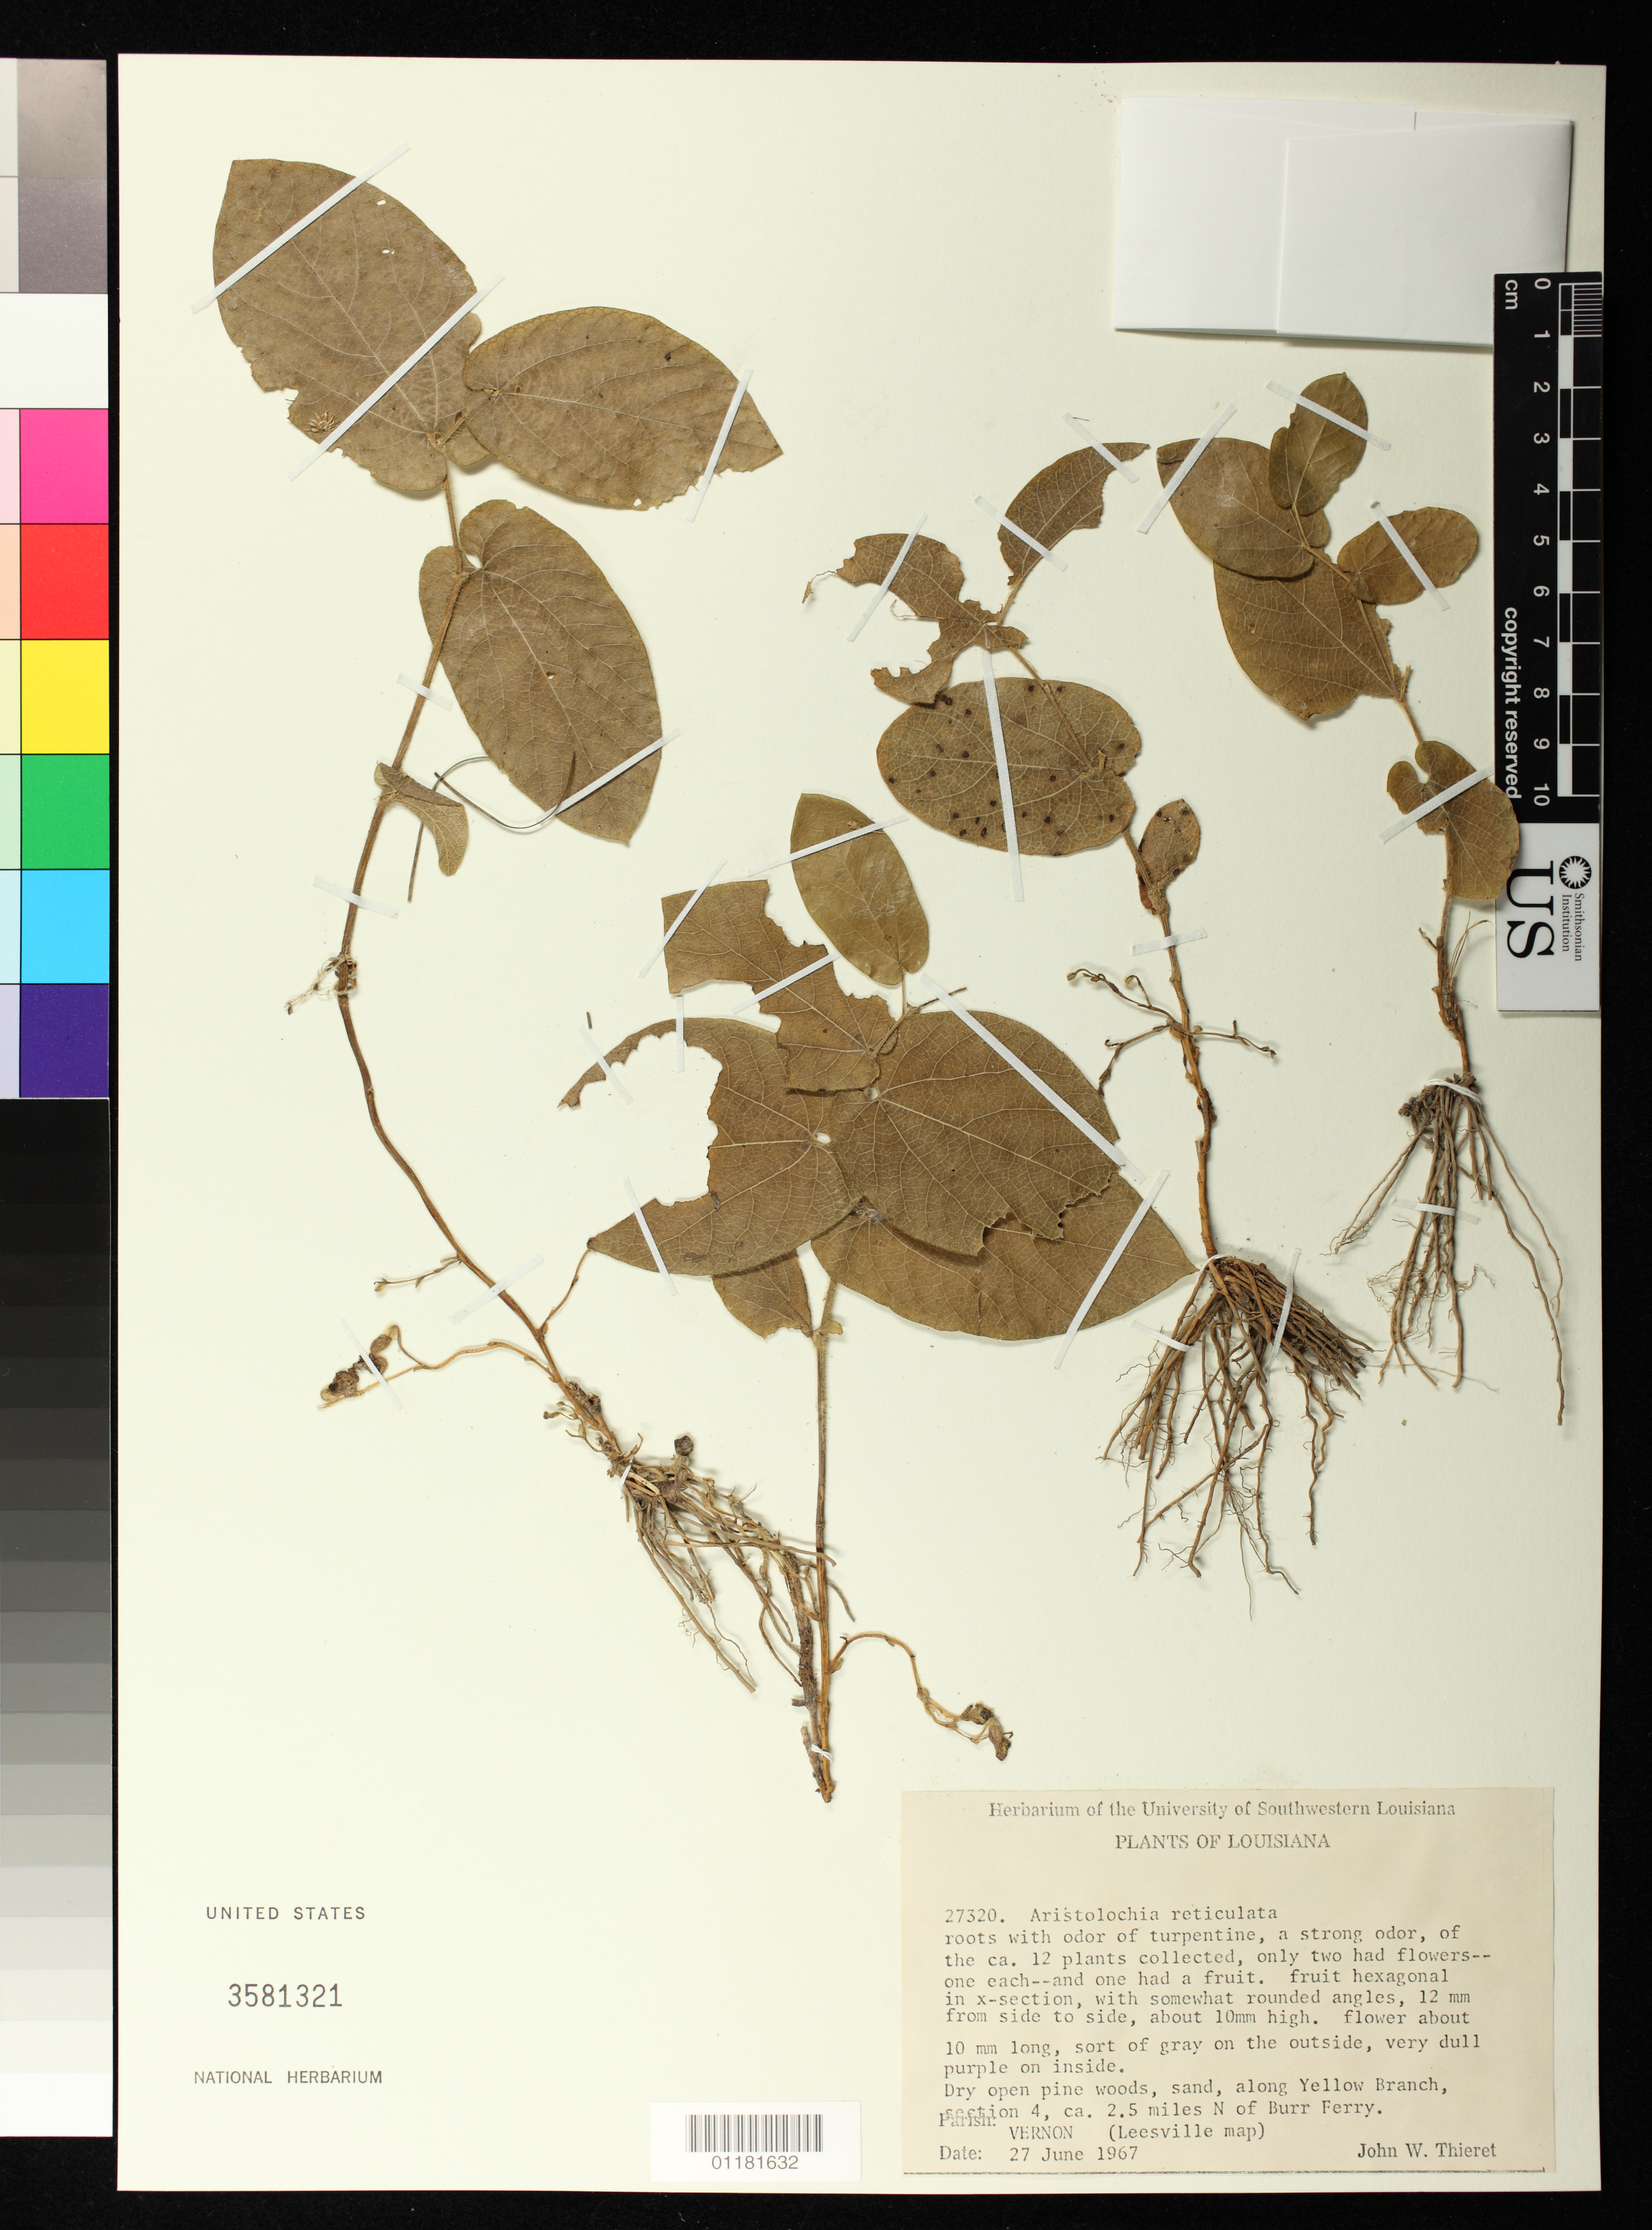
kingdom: Plantae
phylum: Tracheophyta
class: Magnoliopsida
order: Piperales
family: Aristolochiaceae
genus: Aristolochia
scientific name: Aristolochia reticulata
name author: Nutt.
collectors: J. W. Thieret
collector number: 27320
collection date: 1967-06-27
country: United States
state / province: Louisiana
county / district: Vernon Parish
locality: Dry open pine woods, sand, along Yellow Branch, section 4, ca. 2.5 miles N of Burr Ferry Parish: VERNON (Leesville map)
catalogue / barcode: US 3581321